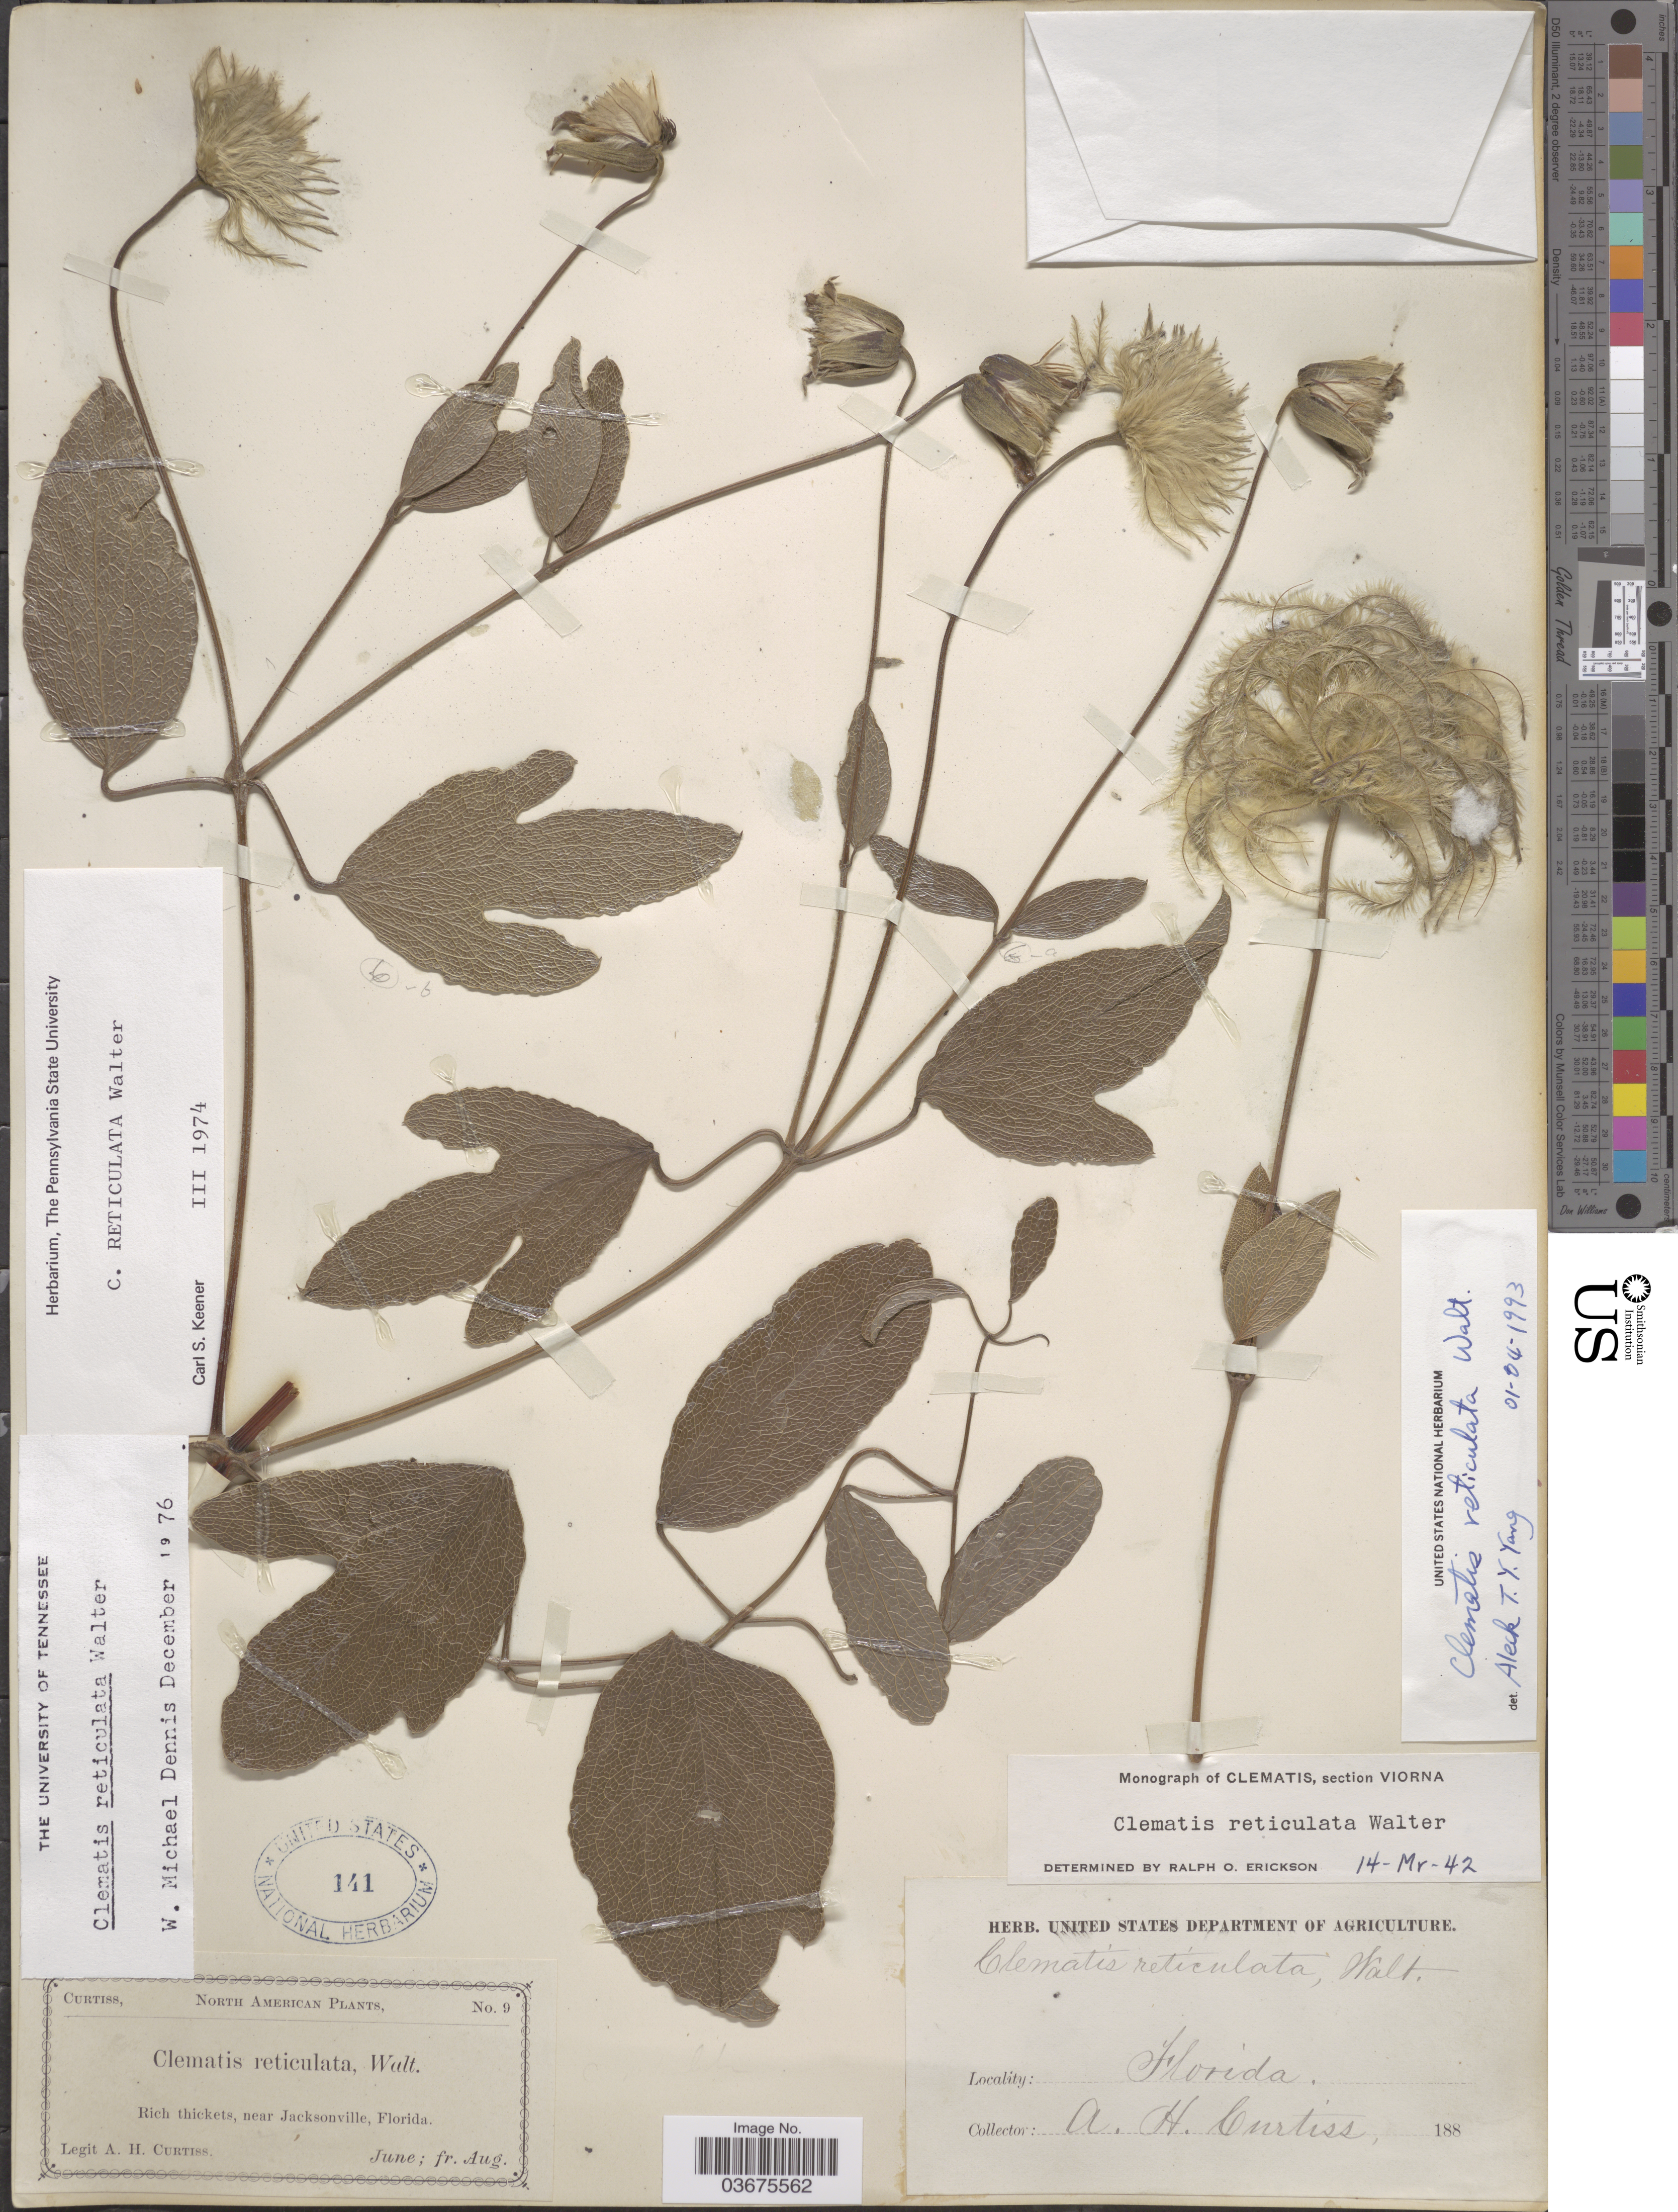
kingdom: Plantae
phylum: Tracheophyta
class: Magnoliopsida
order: Ranunculales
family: Ranunculaceae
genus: Clematis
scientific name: Clematis reticulata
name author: Walter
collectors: A. H. Curtiss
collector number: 9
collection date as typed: June/Aug. 188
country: United States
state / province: Florida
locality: Near Jacksonville.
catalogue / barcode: US 141